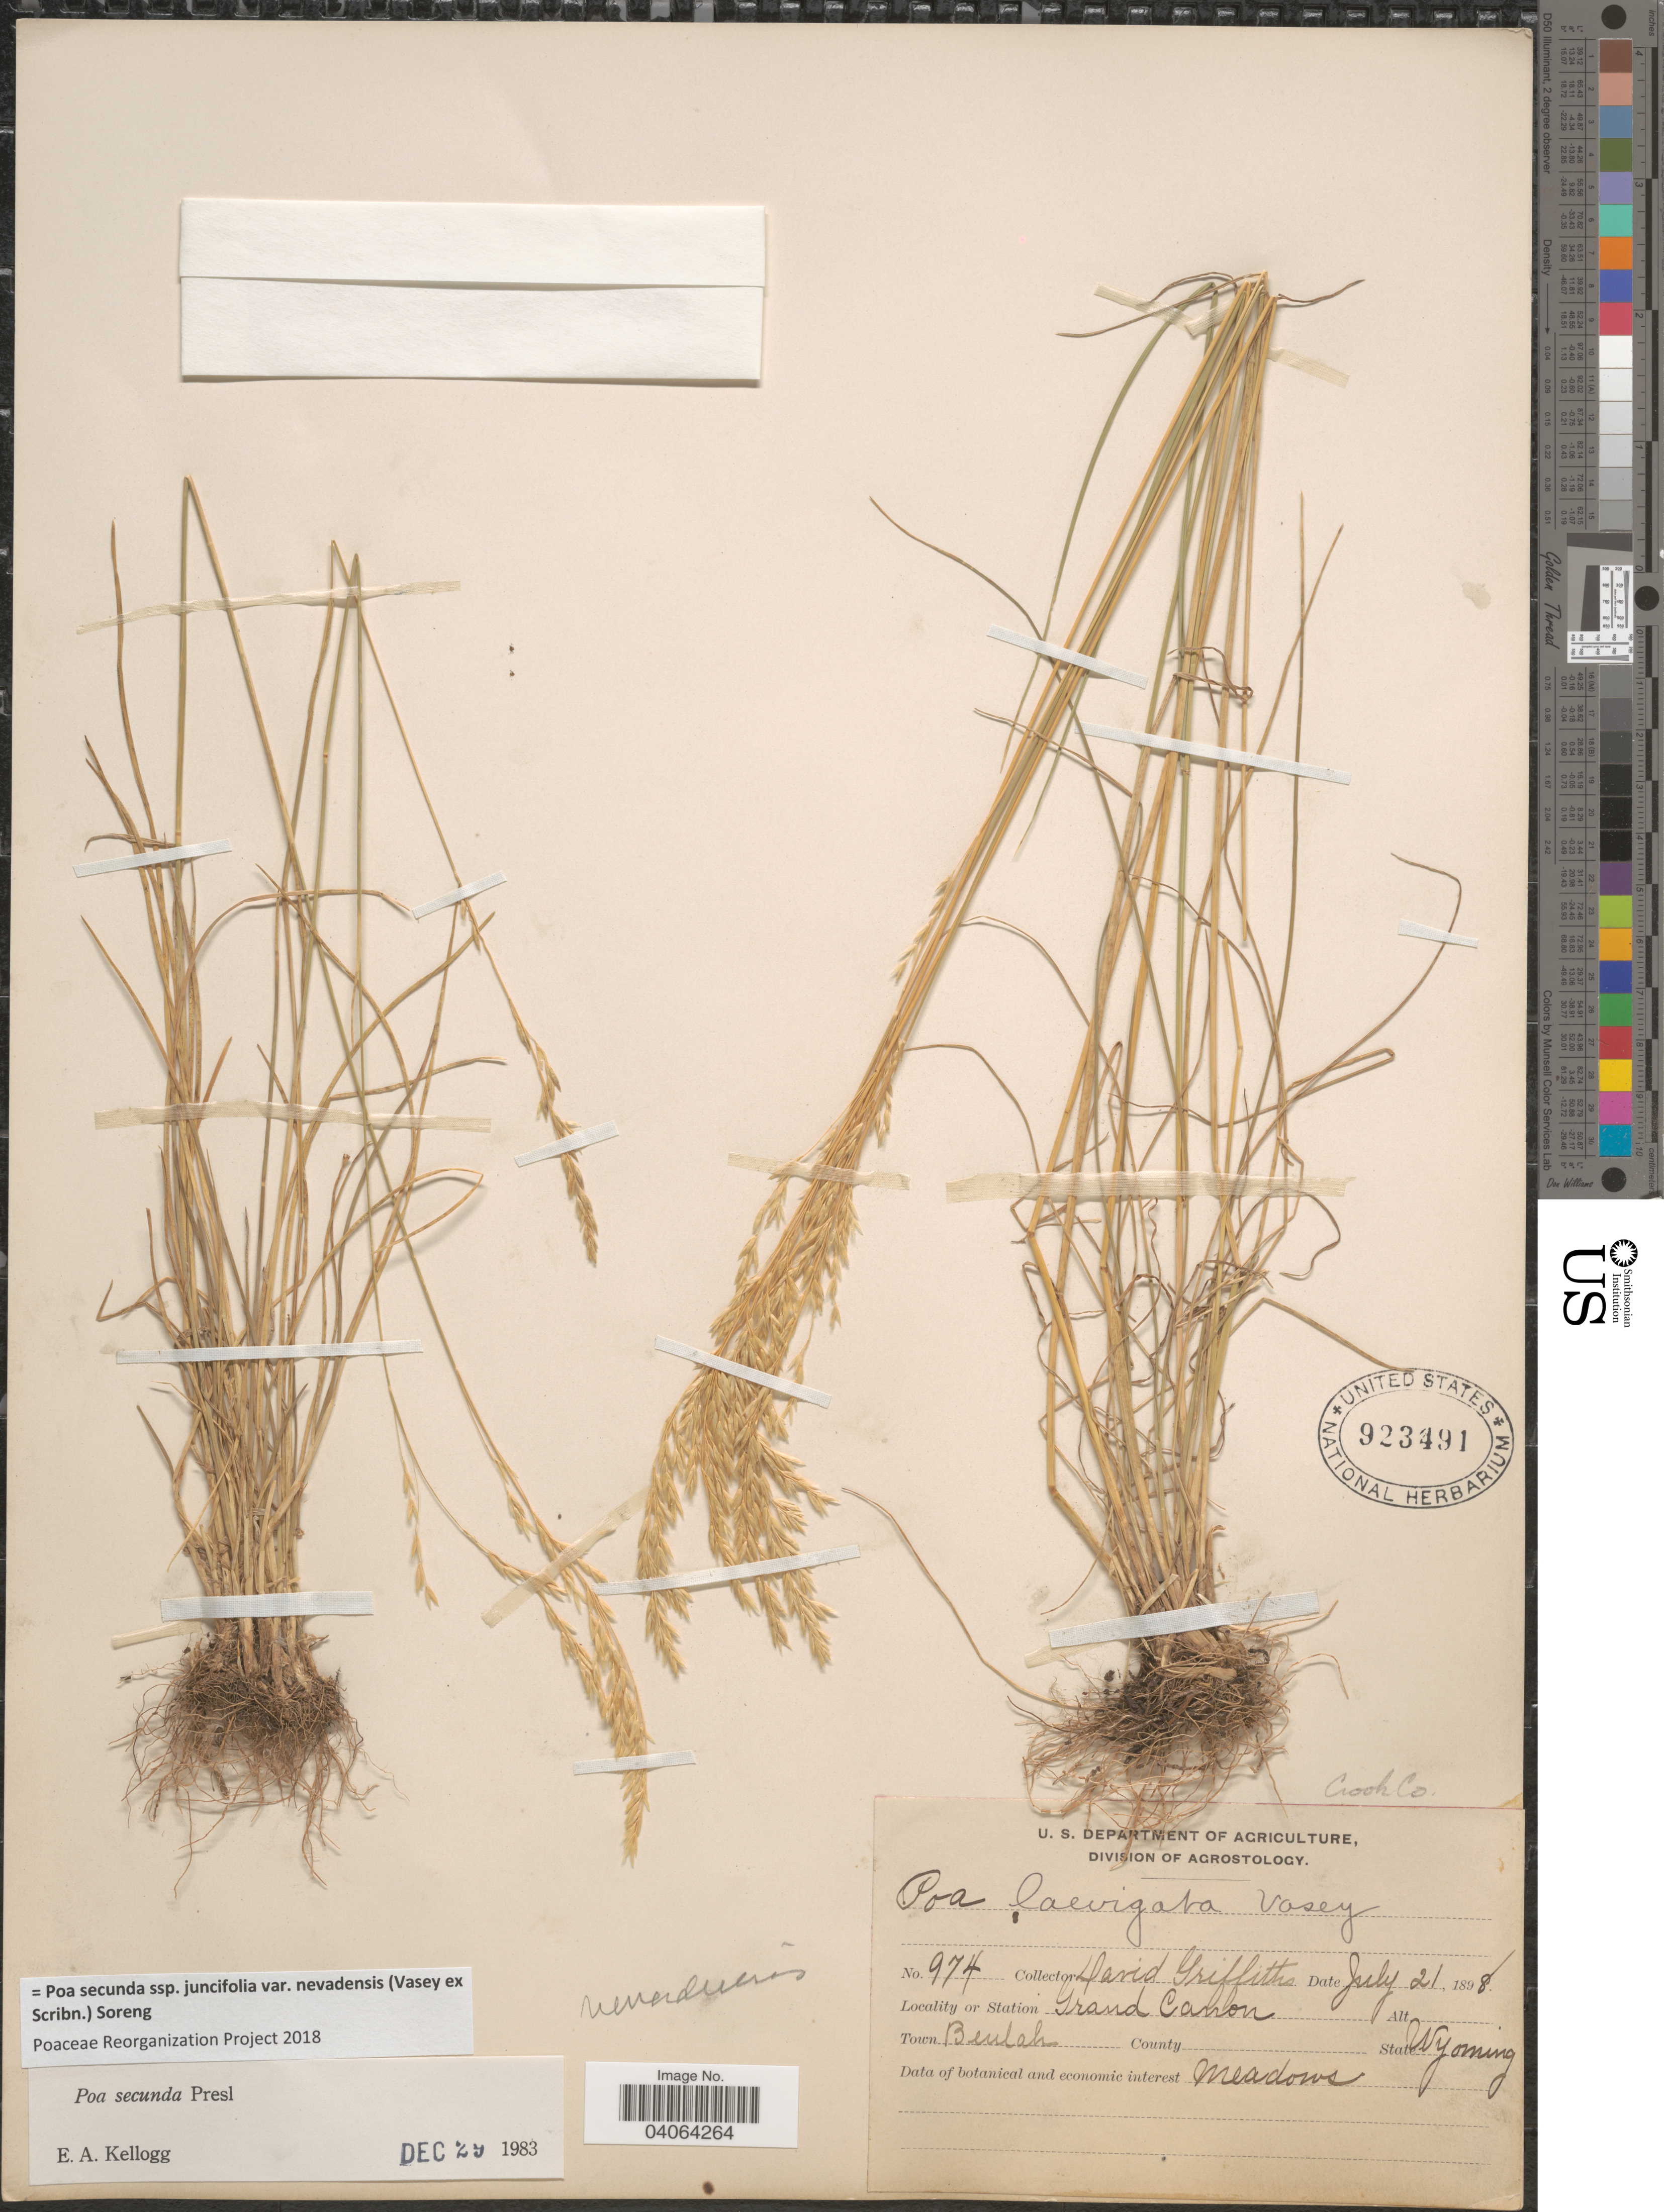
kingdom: Plantae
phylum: Tracheophyta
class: Liliopsida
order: Poales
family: Poaceae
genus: Poa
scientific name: Poa secunda subsp. juncifolia var. nevadensis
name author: (Vasey ex Scribn.) Soreng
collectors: D. Griffiths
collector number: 974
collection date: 1898-07-21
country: United States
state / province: Wyoming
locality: Crook Co. Station Grand Canon. Town Beulah.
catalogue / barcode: US 923491